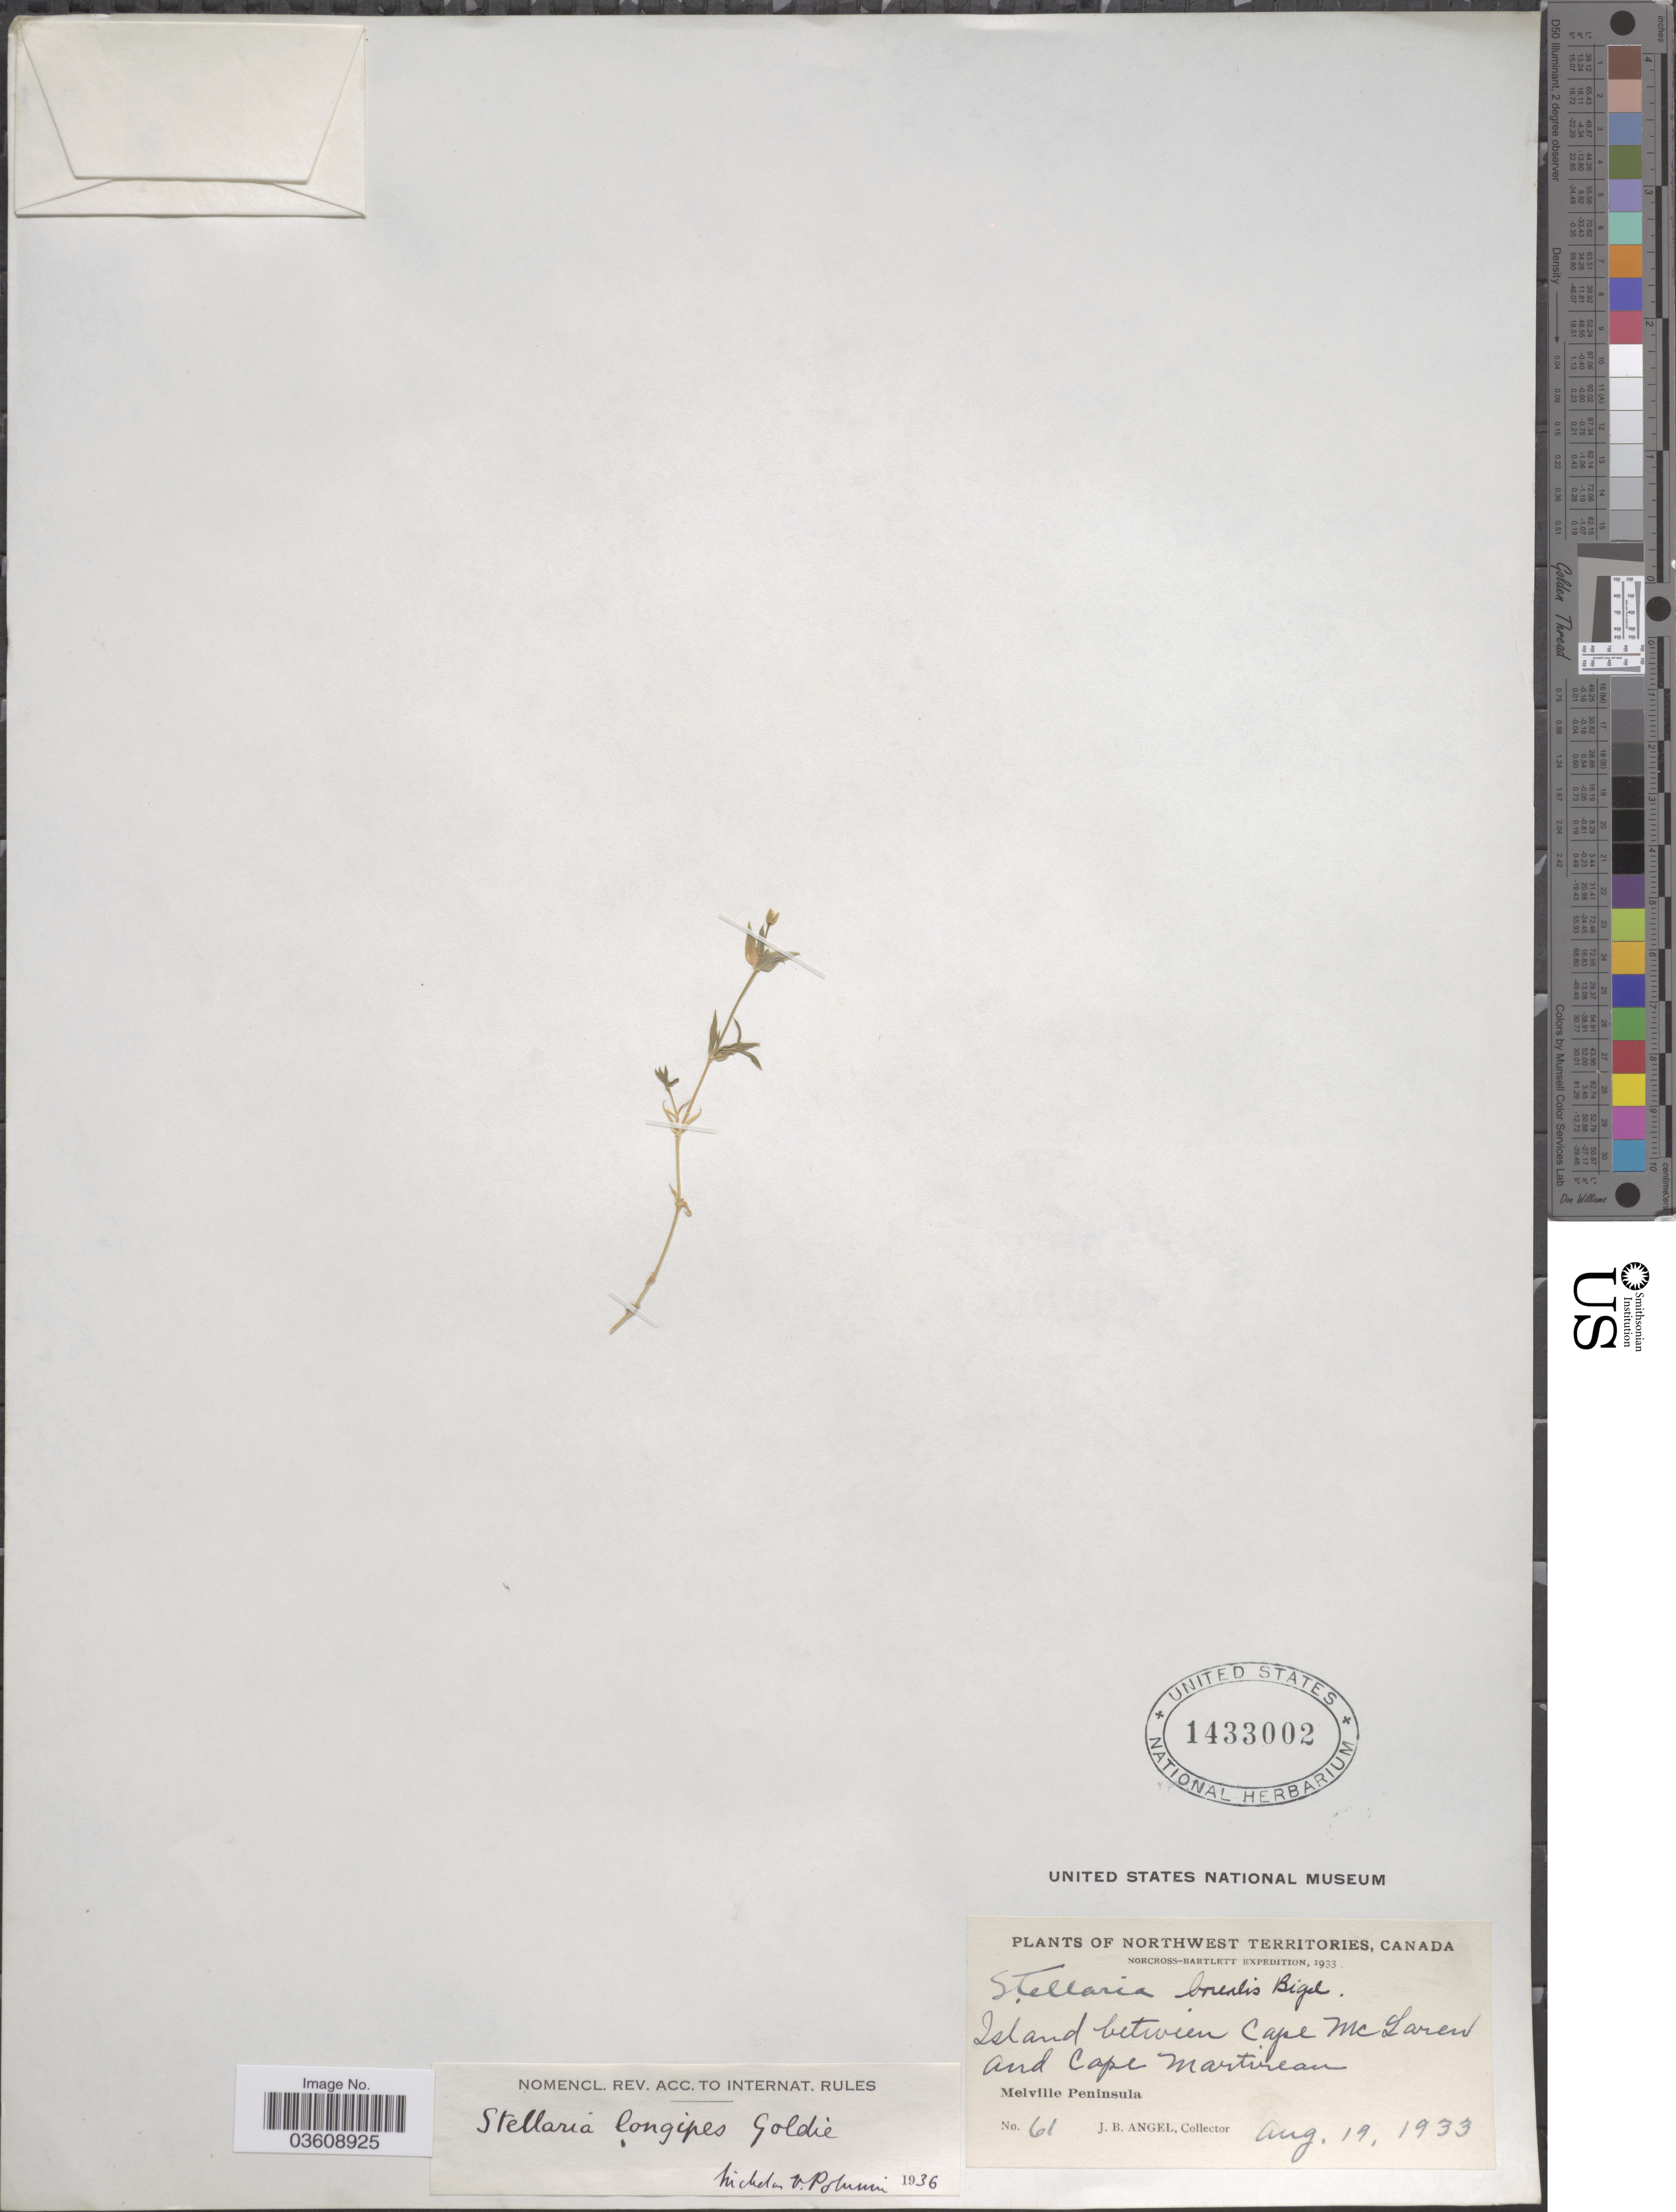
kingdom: Plantae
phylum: Tracheophyta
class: Magnoliopsida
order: Caryophyllales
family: Caryophyllaceae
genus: Stellaria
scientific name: Stellaria longipes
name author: Goldie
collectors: J. Angel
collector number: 61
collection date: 1933-08-19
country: Canada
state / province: Northwest Territories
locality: Island between Cape McLaren and Cape Martireau. Melville Peninsula.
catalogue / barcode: US 1433002